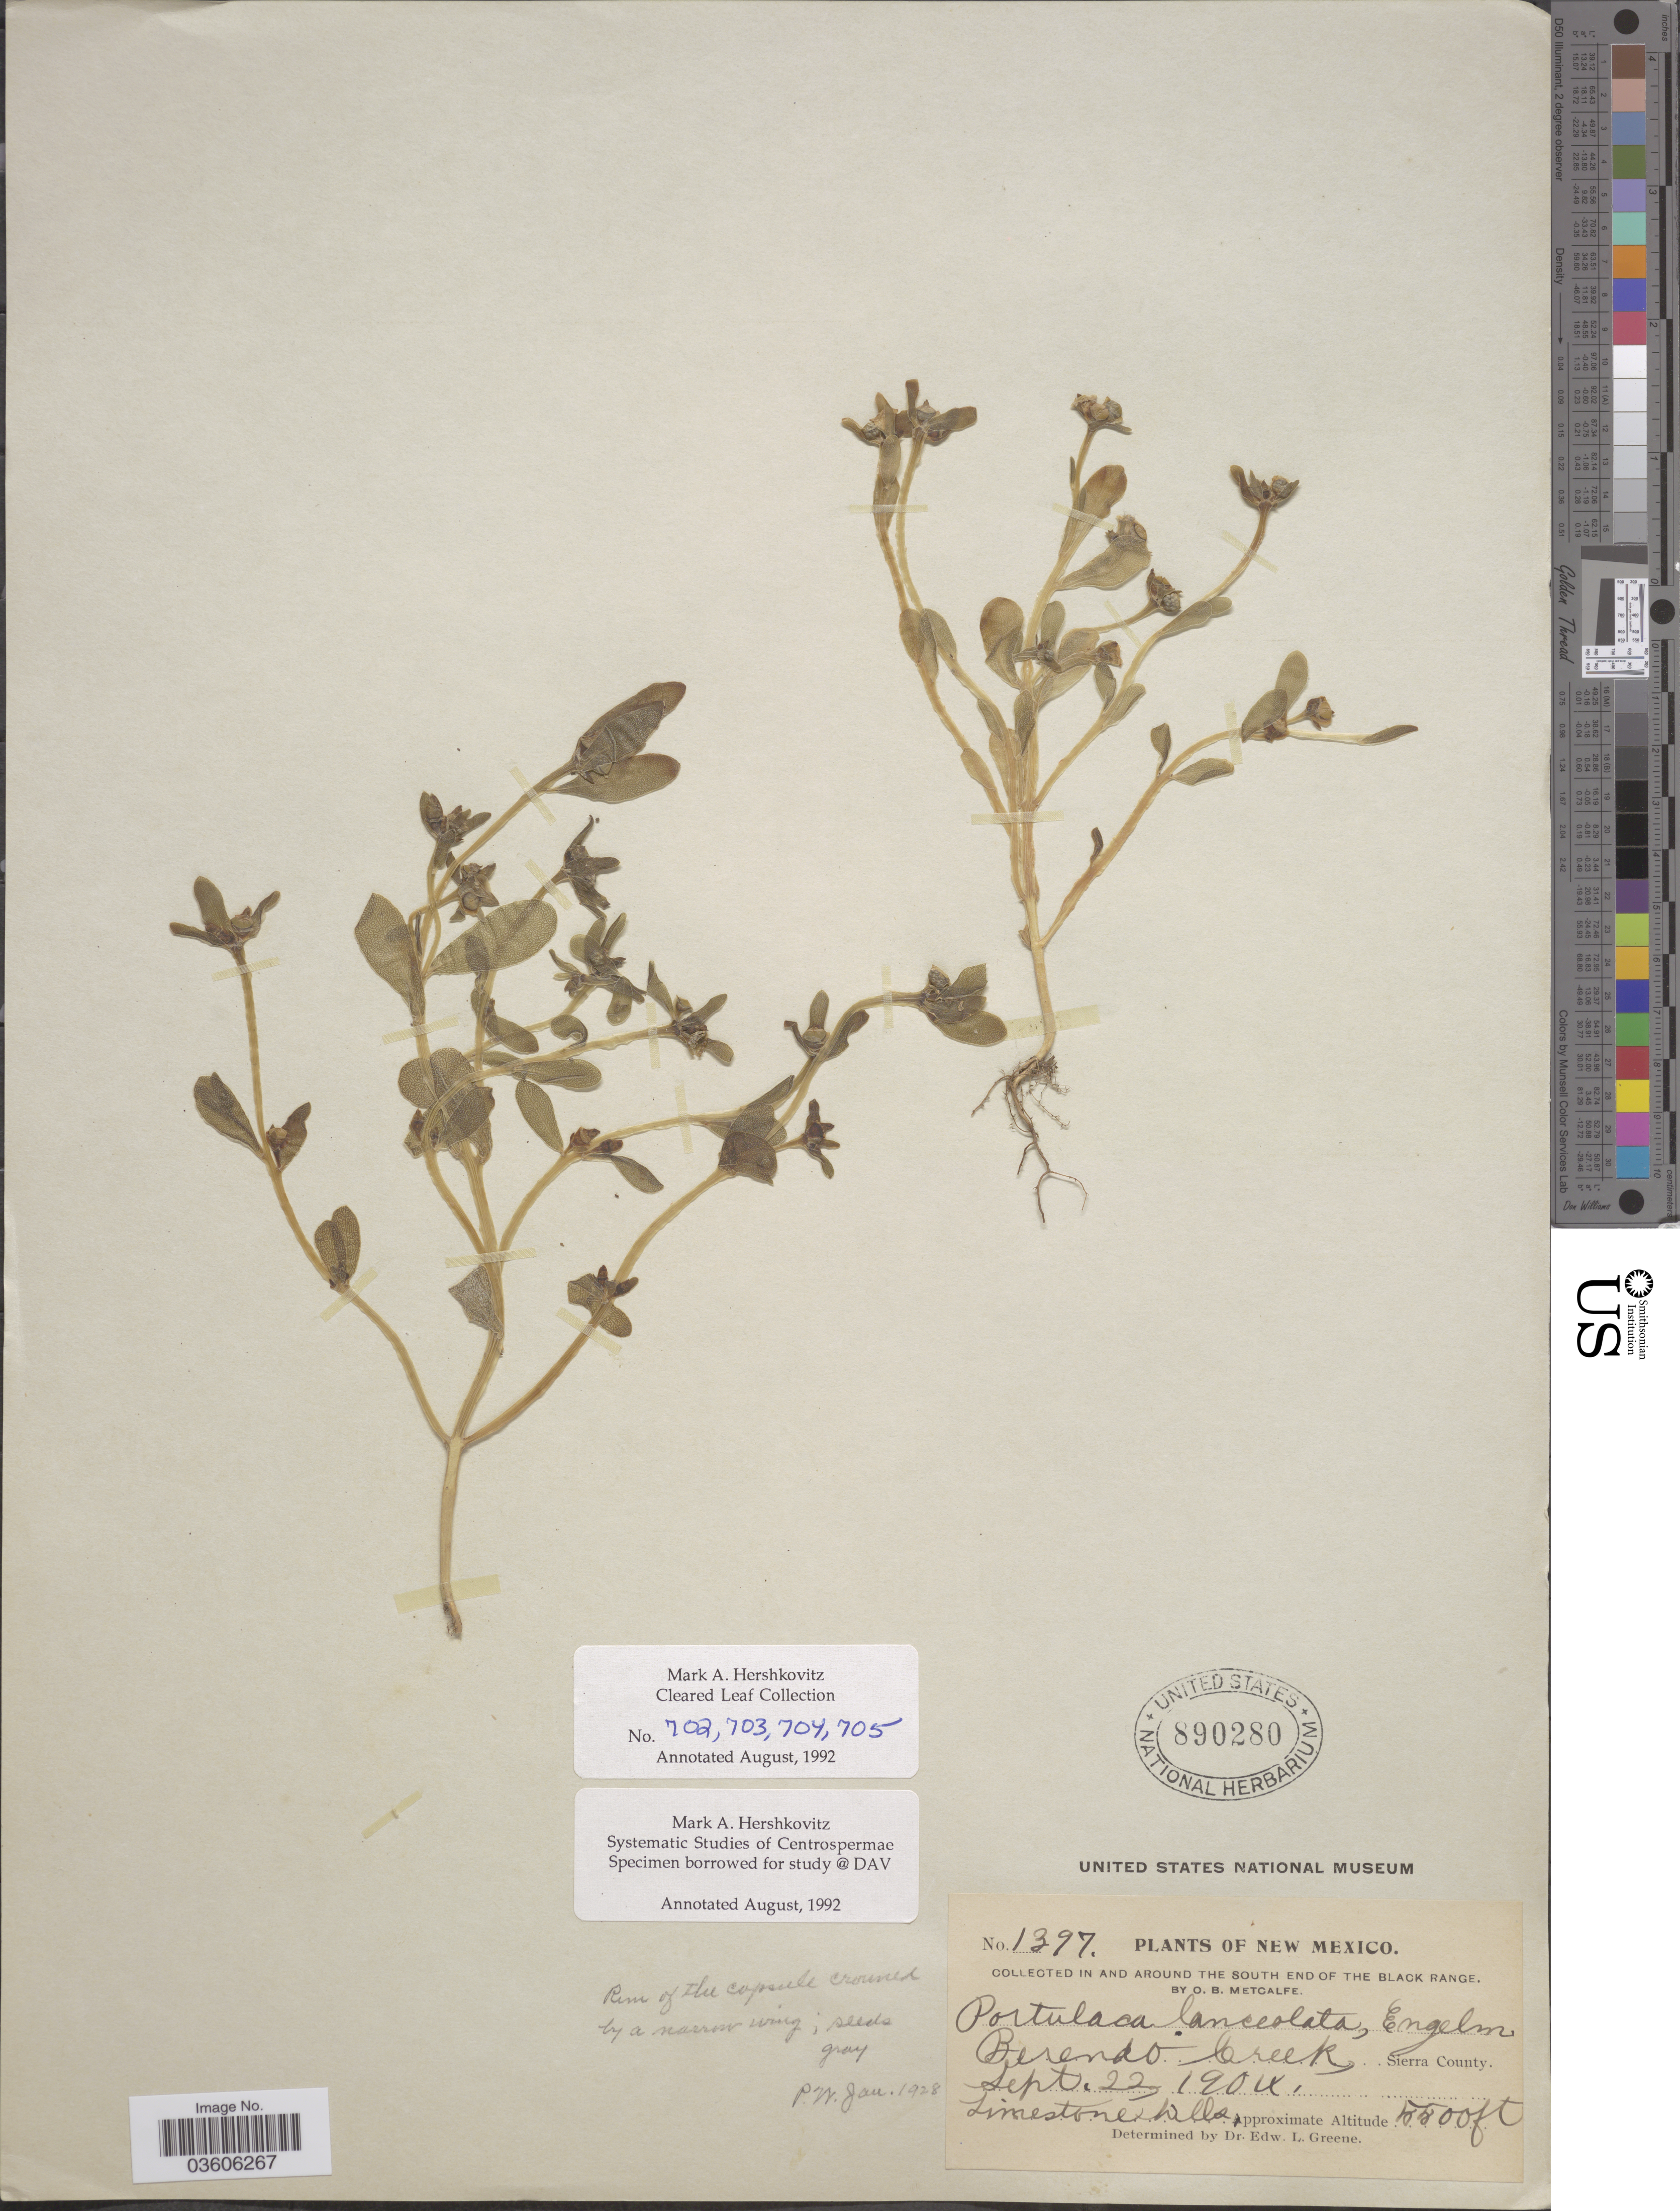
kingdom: Plantae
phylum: Tracheophyta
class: Magnoliopsida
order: Caryophyllales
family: Portulacaceae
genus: Portulaca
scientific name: Portulaca umbraticola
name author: Kunth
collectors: O. B. Metcalfe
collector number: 1397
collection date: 1904-09-22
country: United States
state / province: New Mexico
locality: In and around the south end of the Black Range. Berendo Creek, Sierra County.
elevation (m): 1676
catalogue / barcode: US 890280